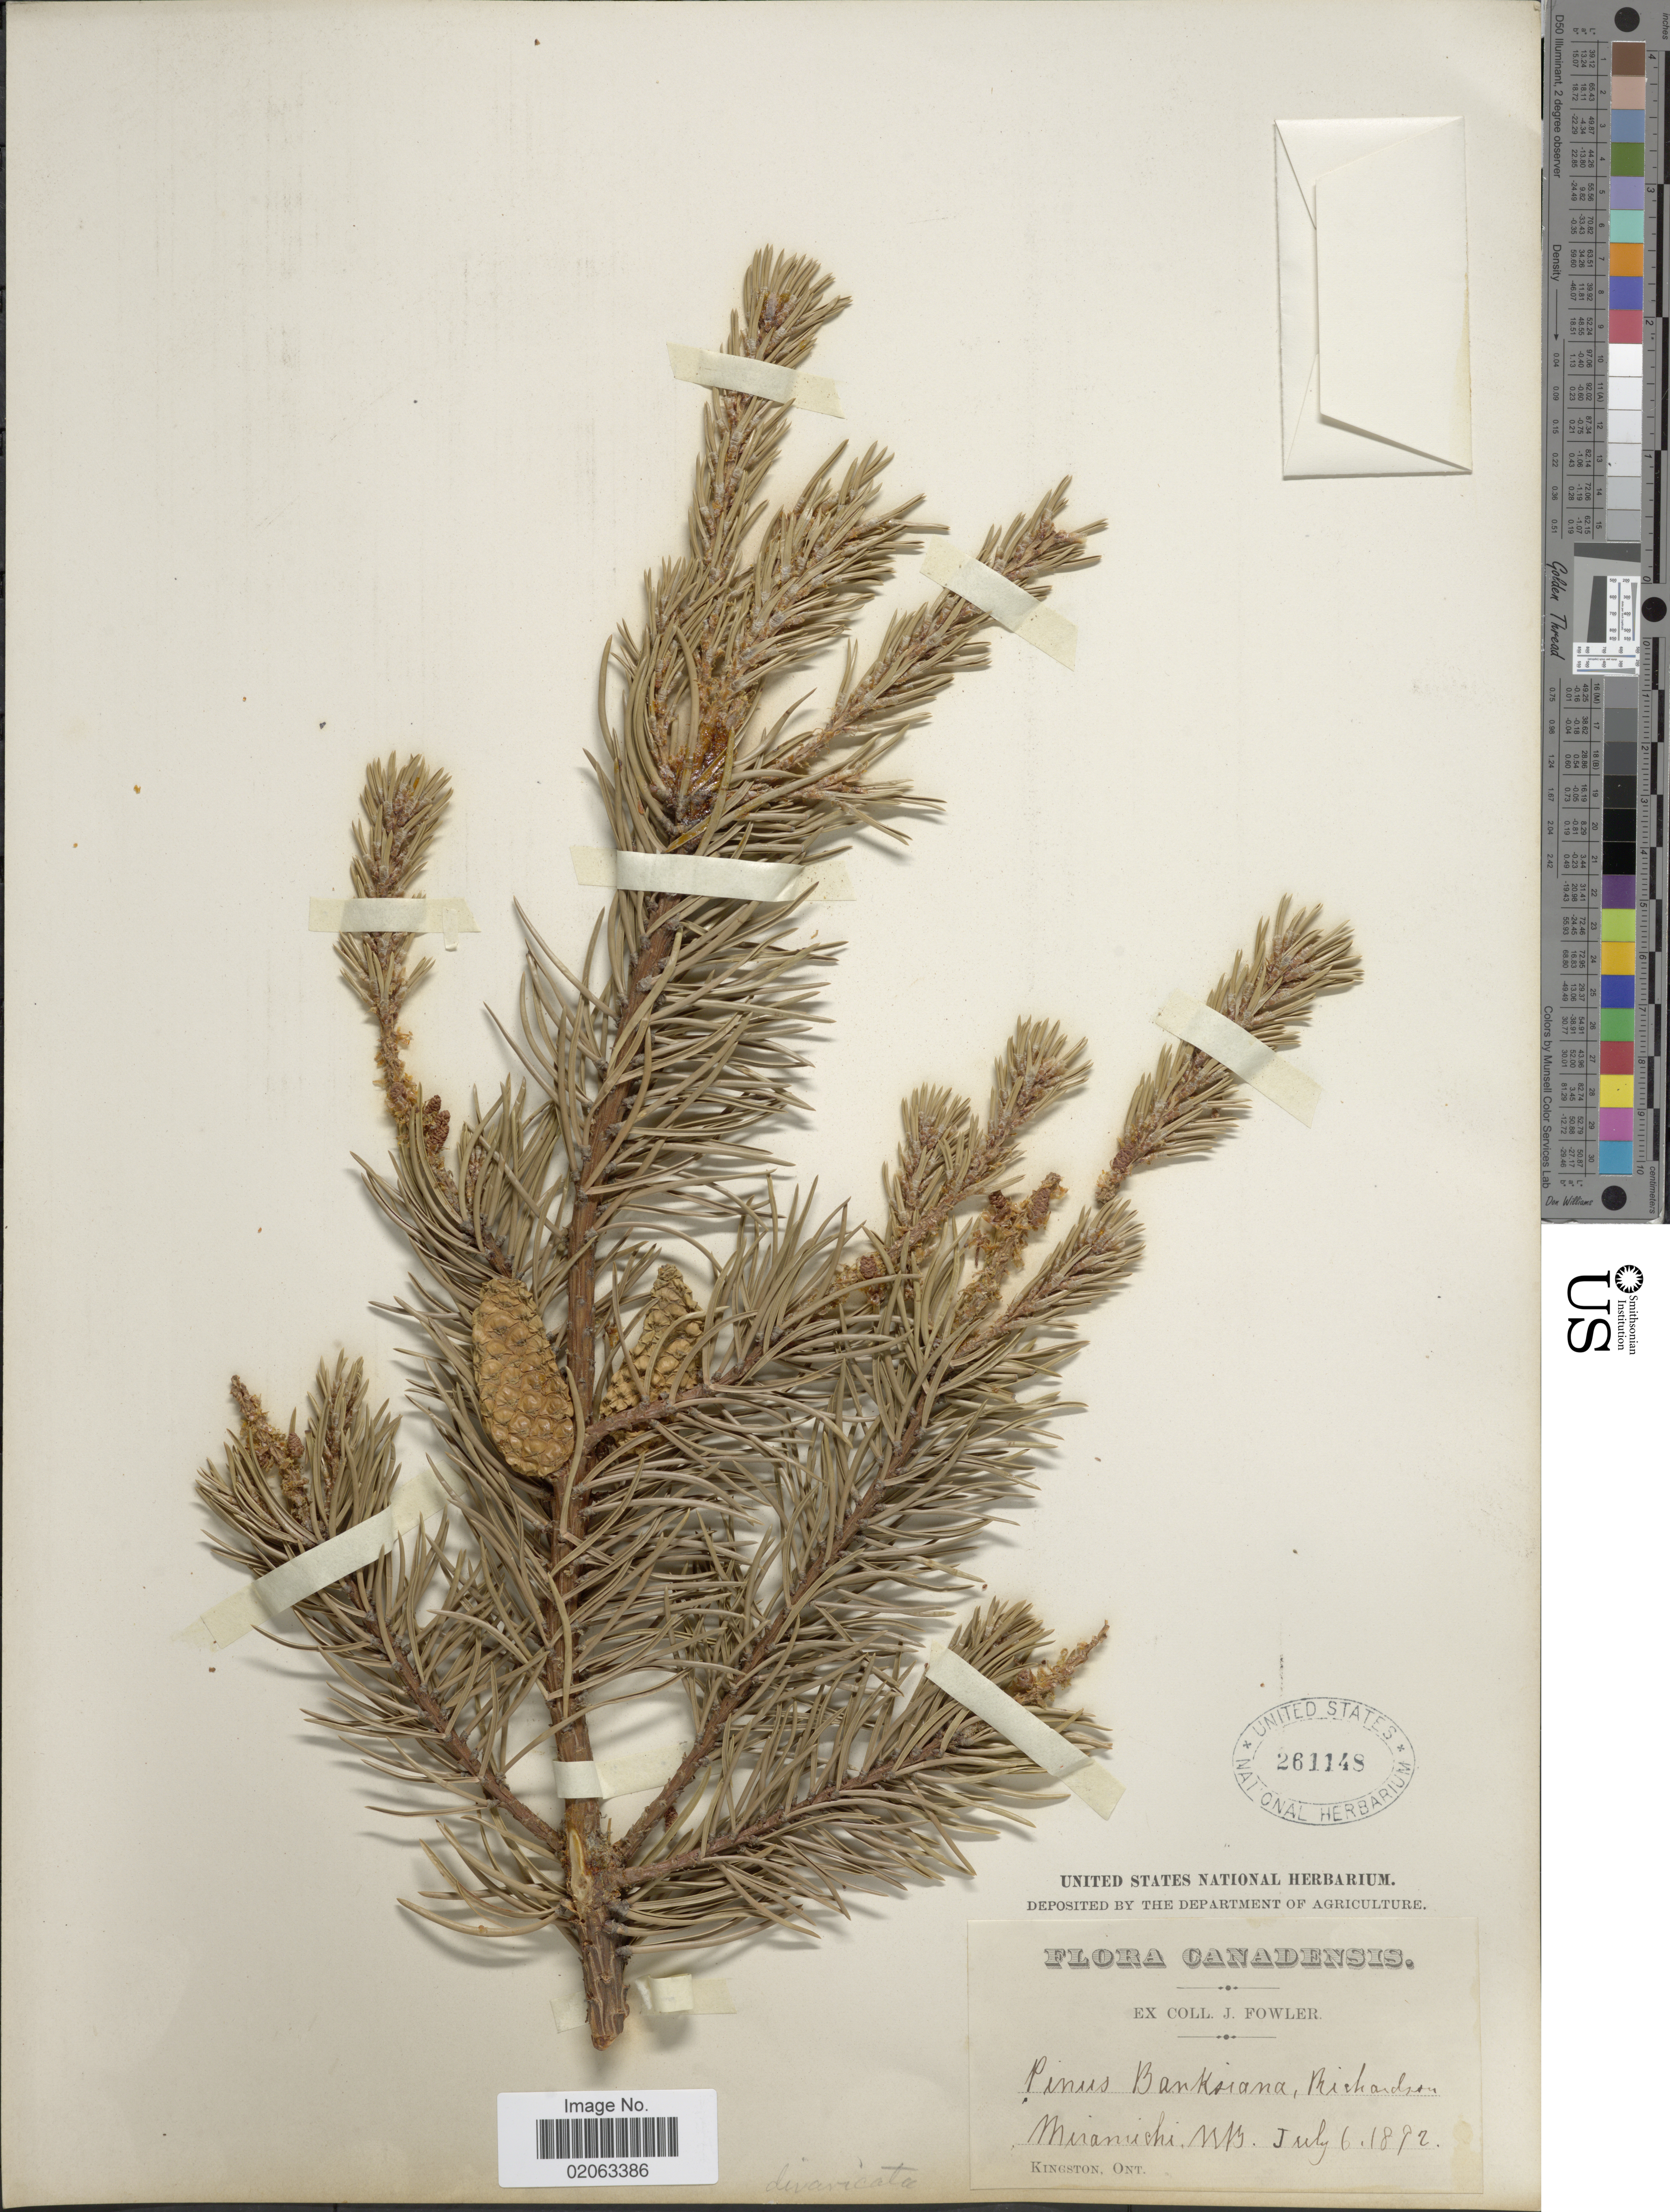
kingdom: Plantae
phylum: Tracheophyta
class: Pinopsida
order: Pinales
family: Pinaceae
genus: Pinus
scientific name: Pinus banksiana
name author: Lamb.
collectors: J. P. Fowler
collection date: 1892-07-06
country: Canada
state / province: New Brunswick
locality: Miramichi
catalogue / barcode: US 261148